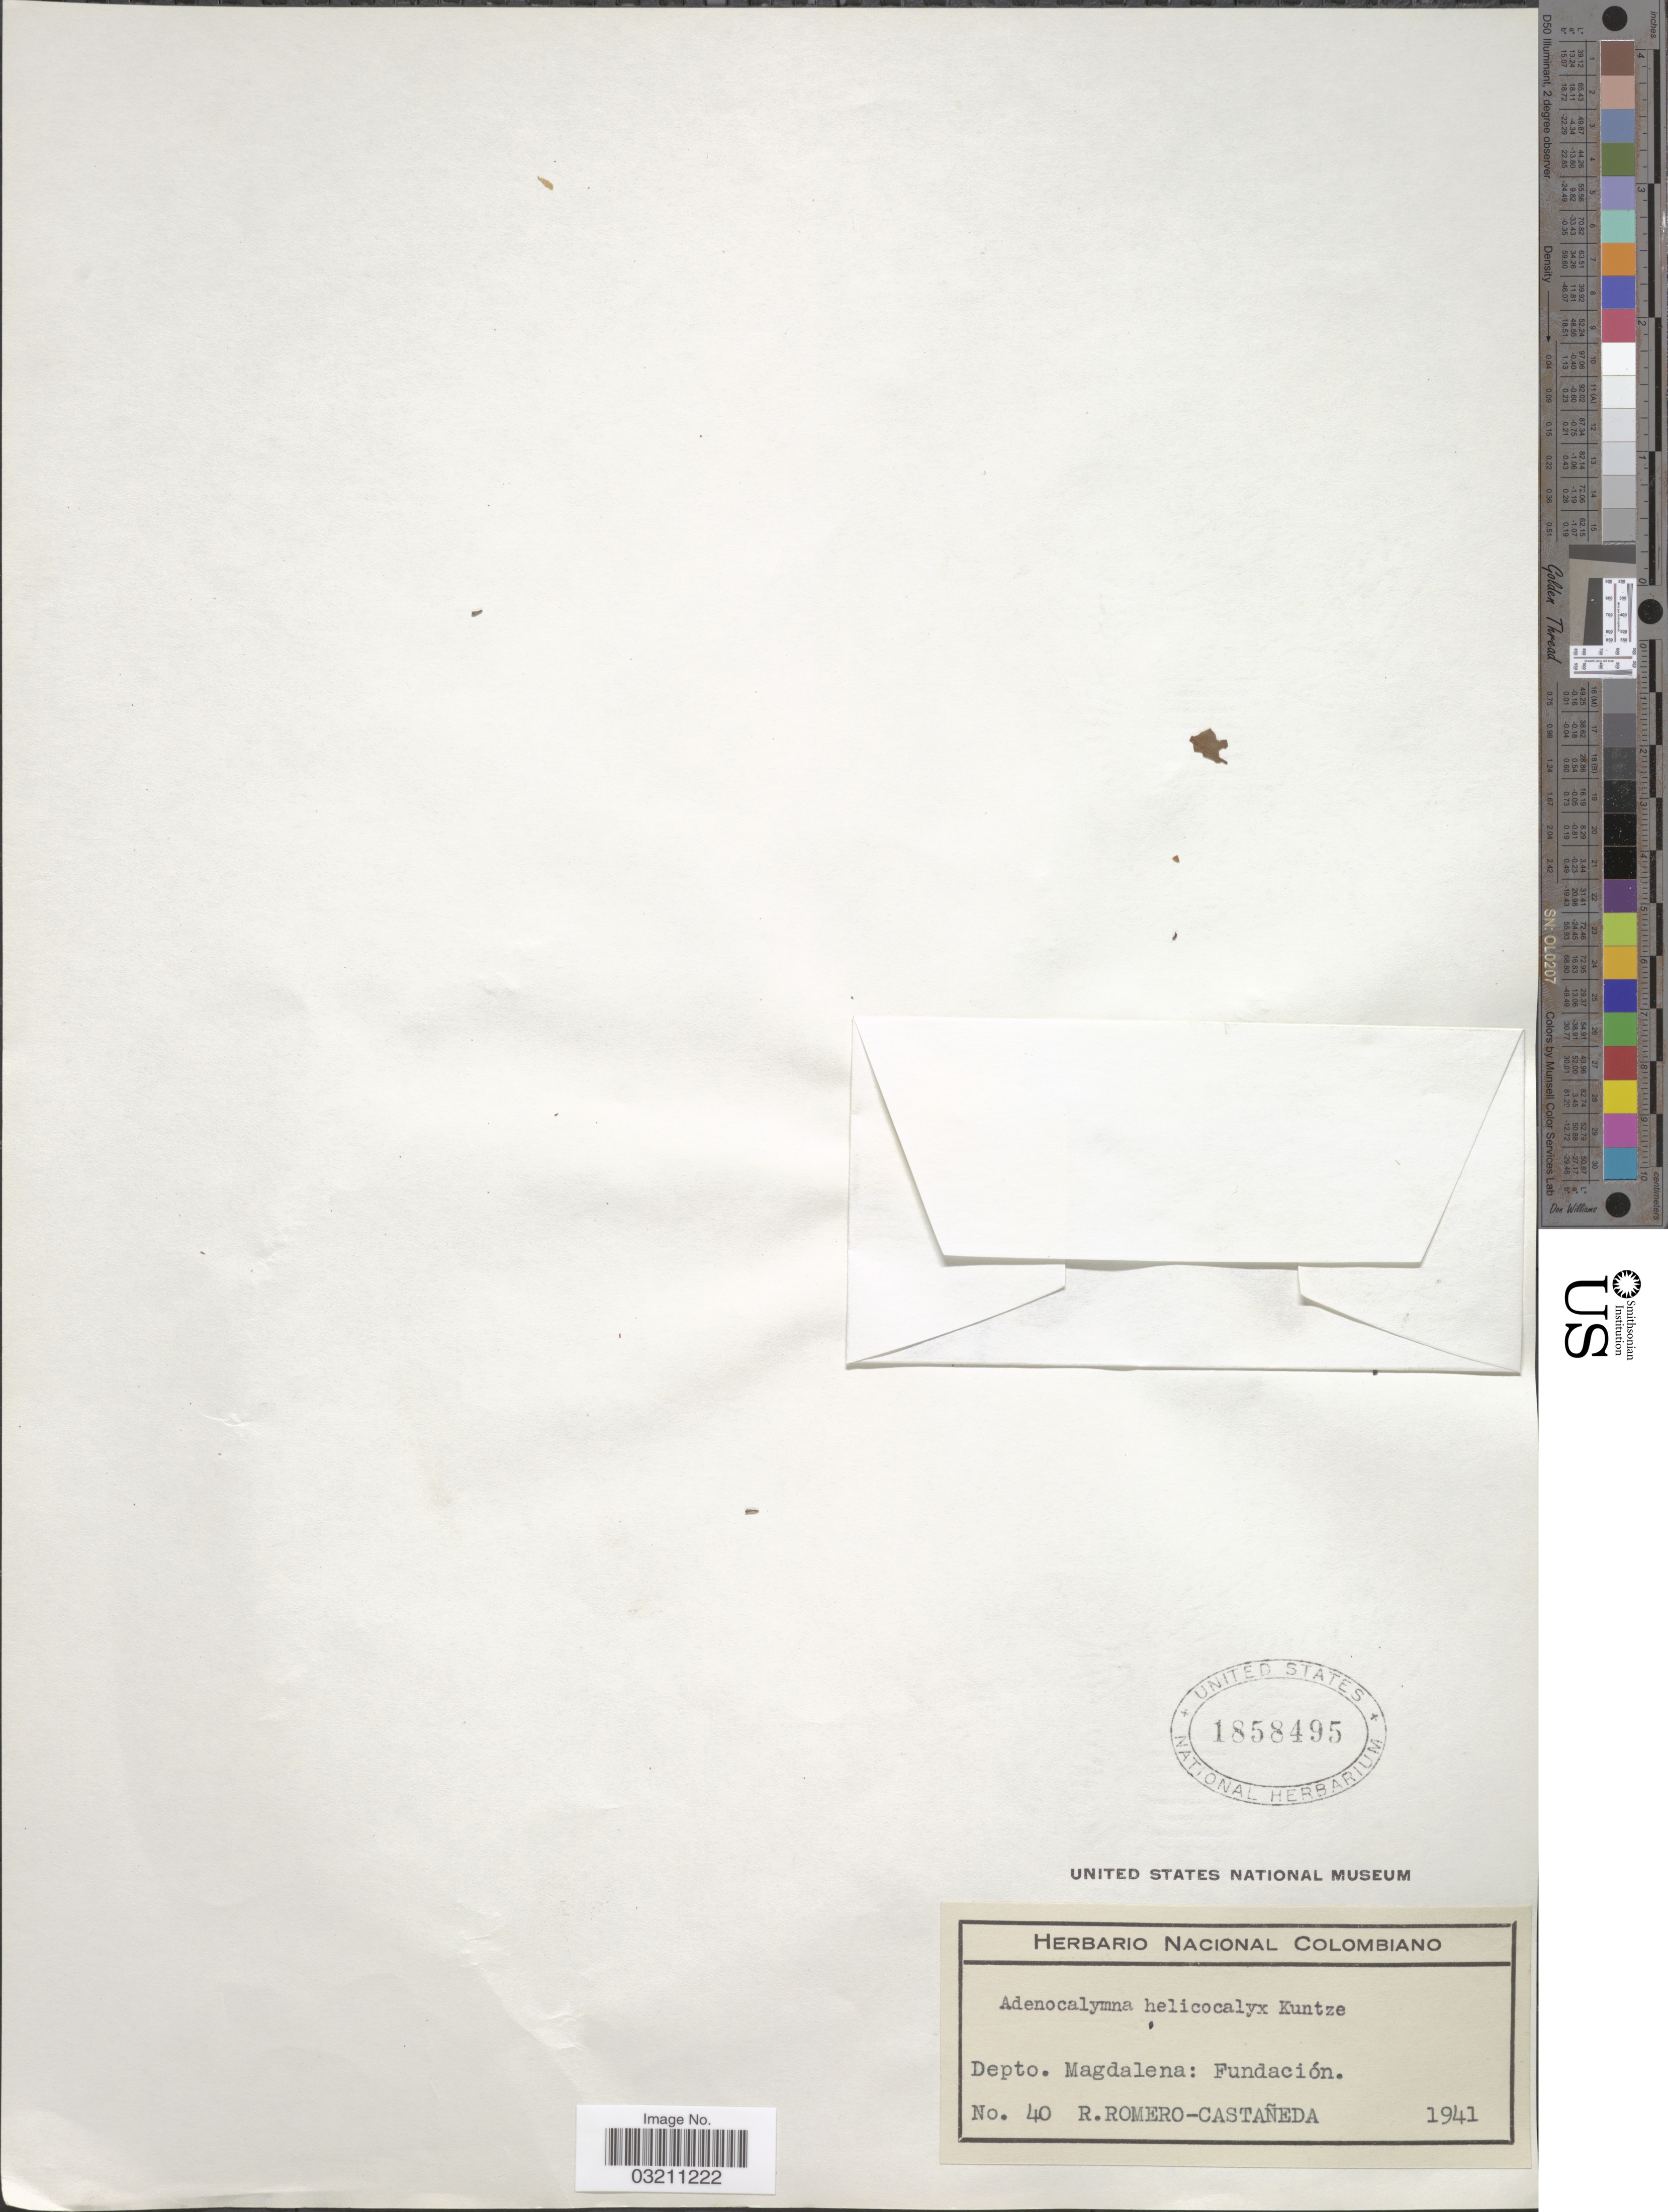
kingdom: Plantae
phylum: Tracheophyta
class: Magnoliopsida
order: Lamiales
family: Bignoniaceae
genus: Mansoa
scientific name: Mansoa verrucifera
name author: (Schltdl.) A.H. Gentry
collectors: R. Romero Castañeda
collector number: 40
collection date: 1941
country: Colombia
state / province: Magdalena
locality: Depto. Magdalena: Fundación.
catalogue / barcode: US 1858495